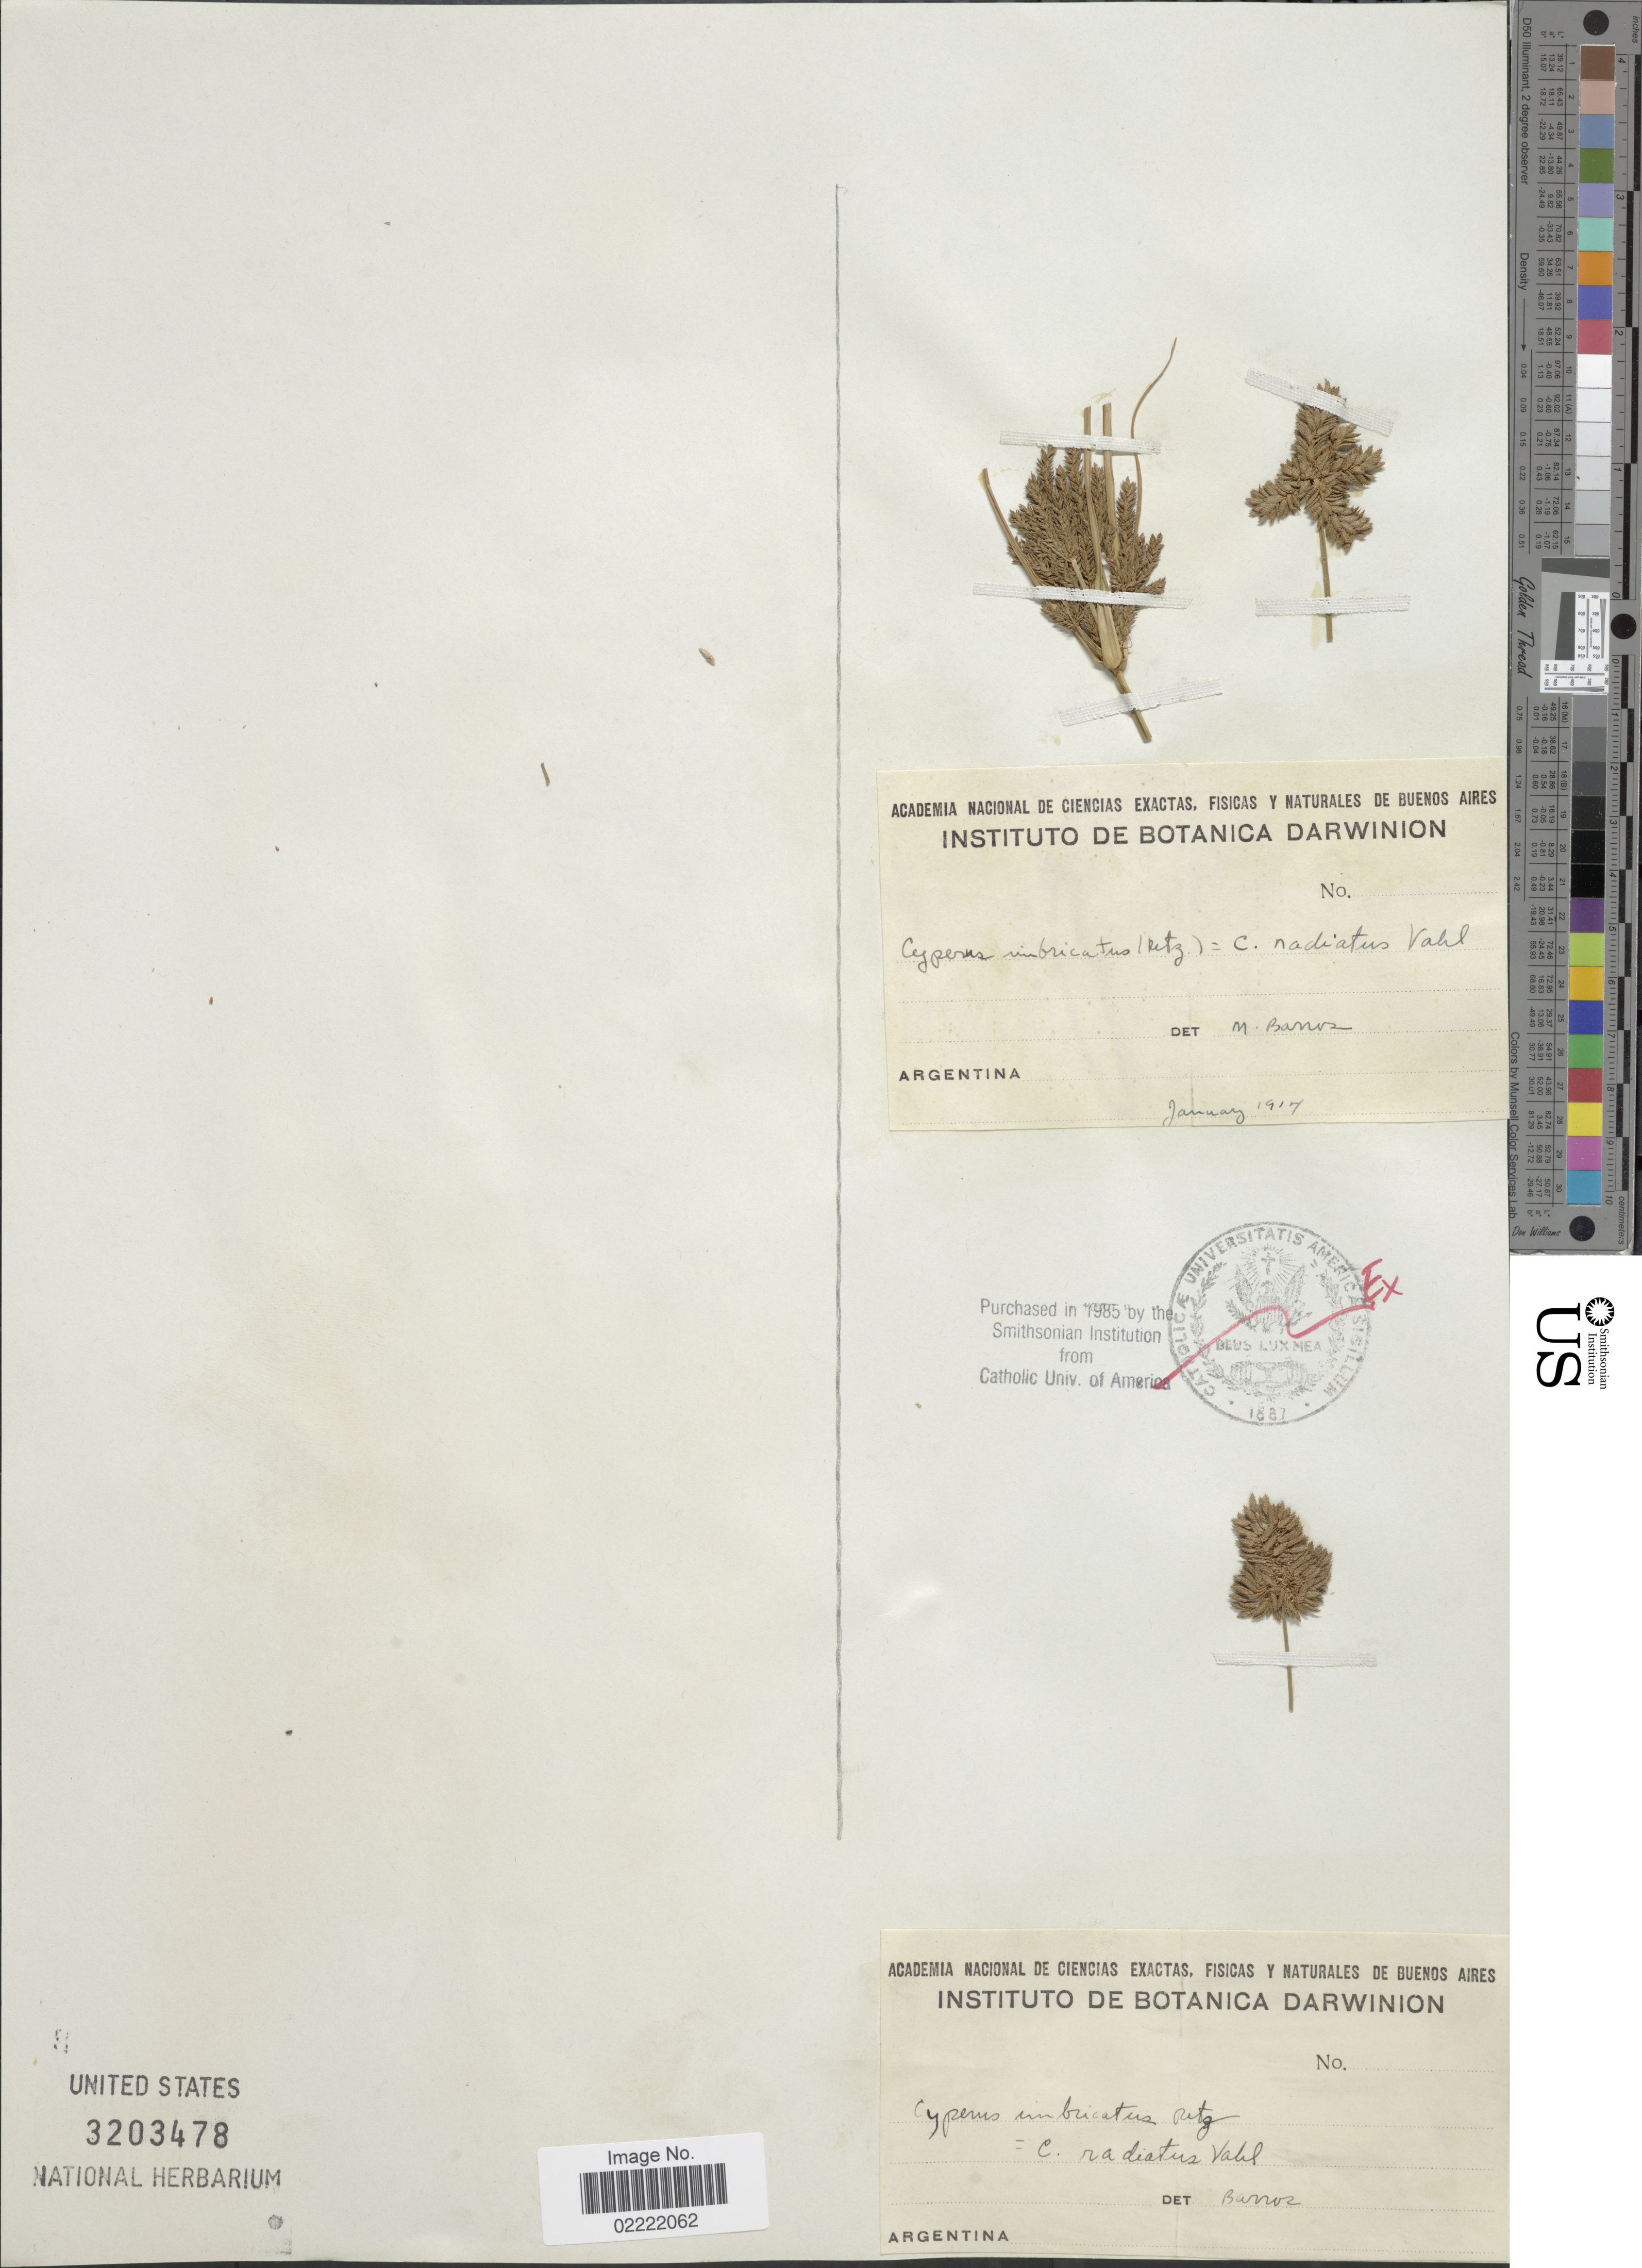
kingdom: Plantae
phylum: Tracheophyta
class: Liliopsida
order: Poales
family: Cyperaceae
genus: Cyperus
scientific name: Cyperus imbricatus Retz.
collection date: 1914-01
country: Argentina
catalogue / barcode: US 3203478